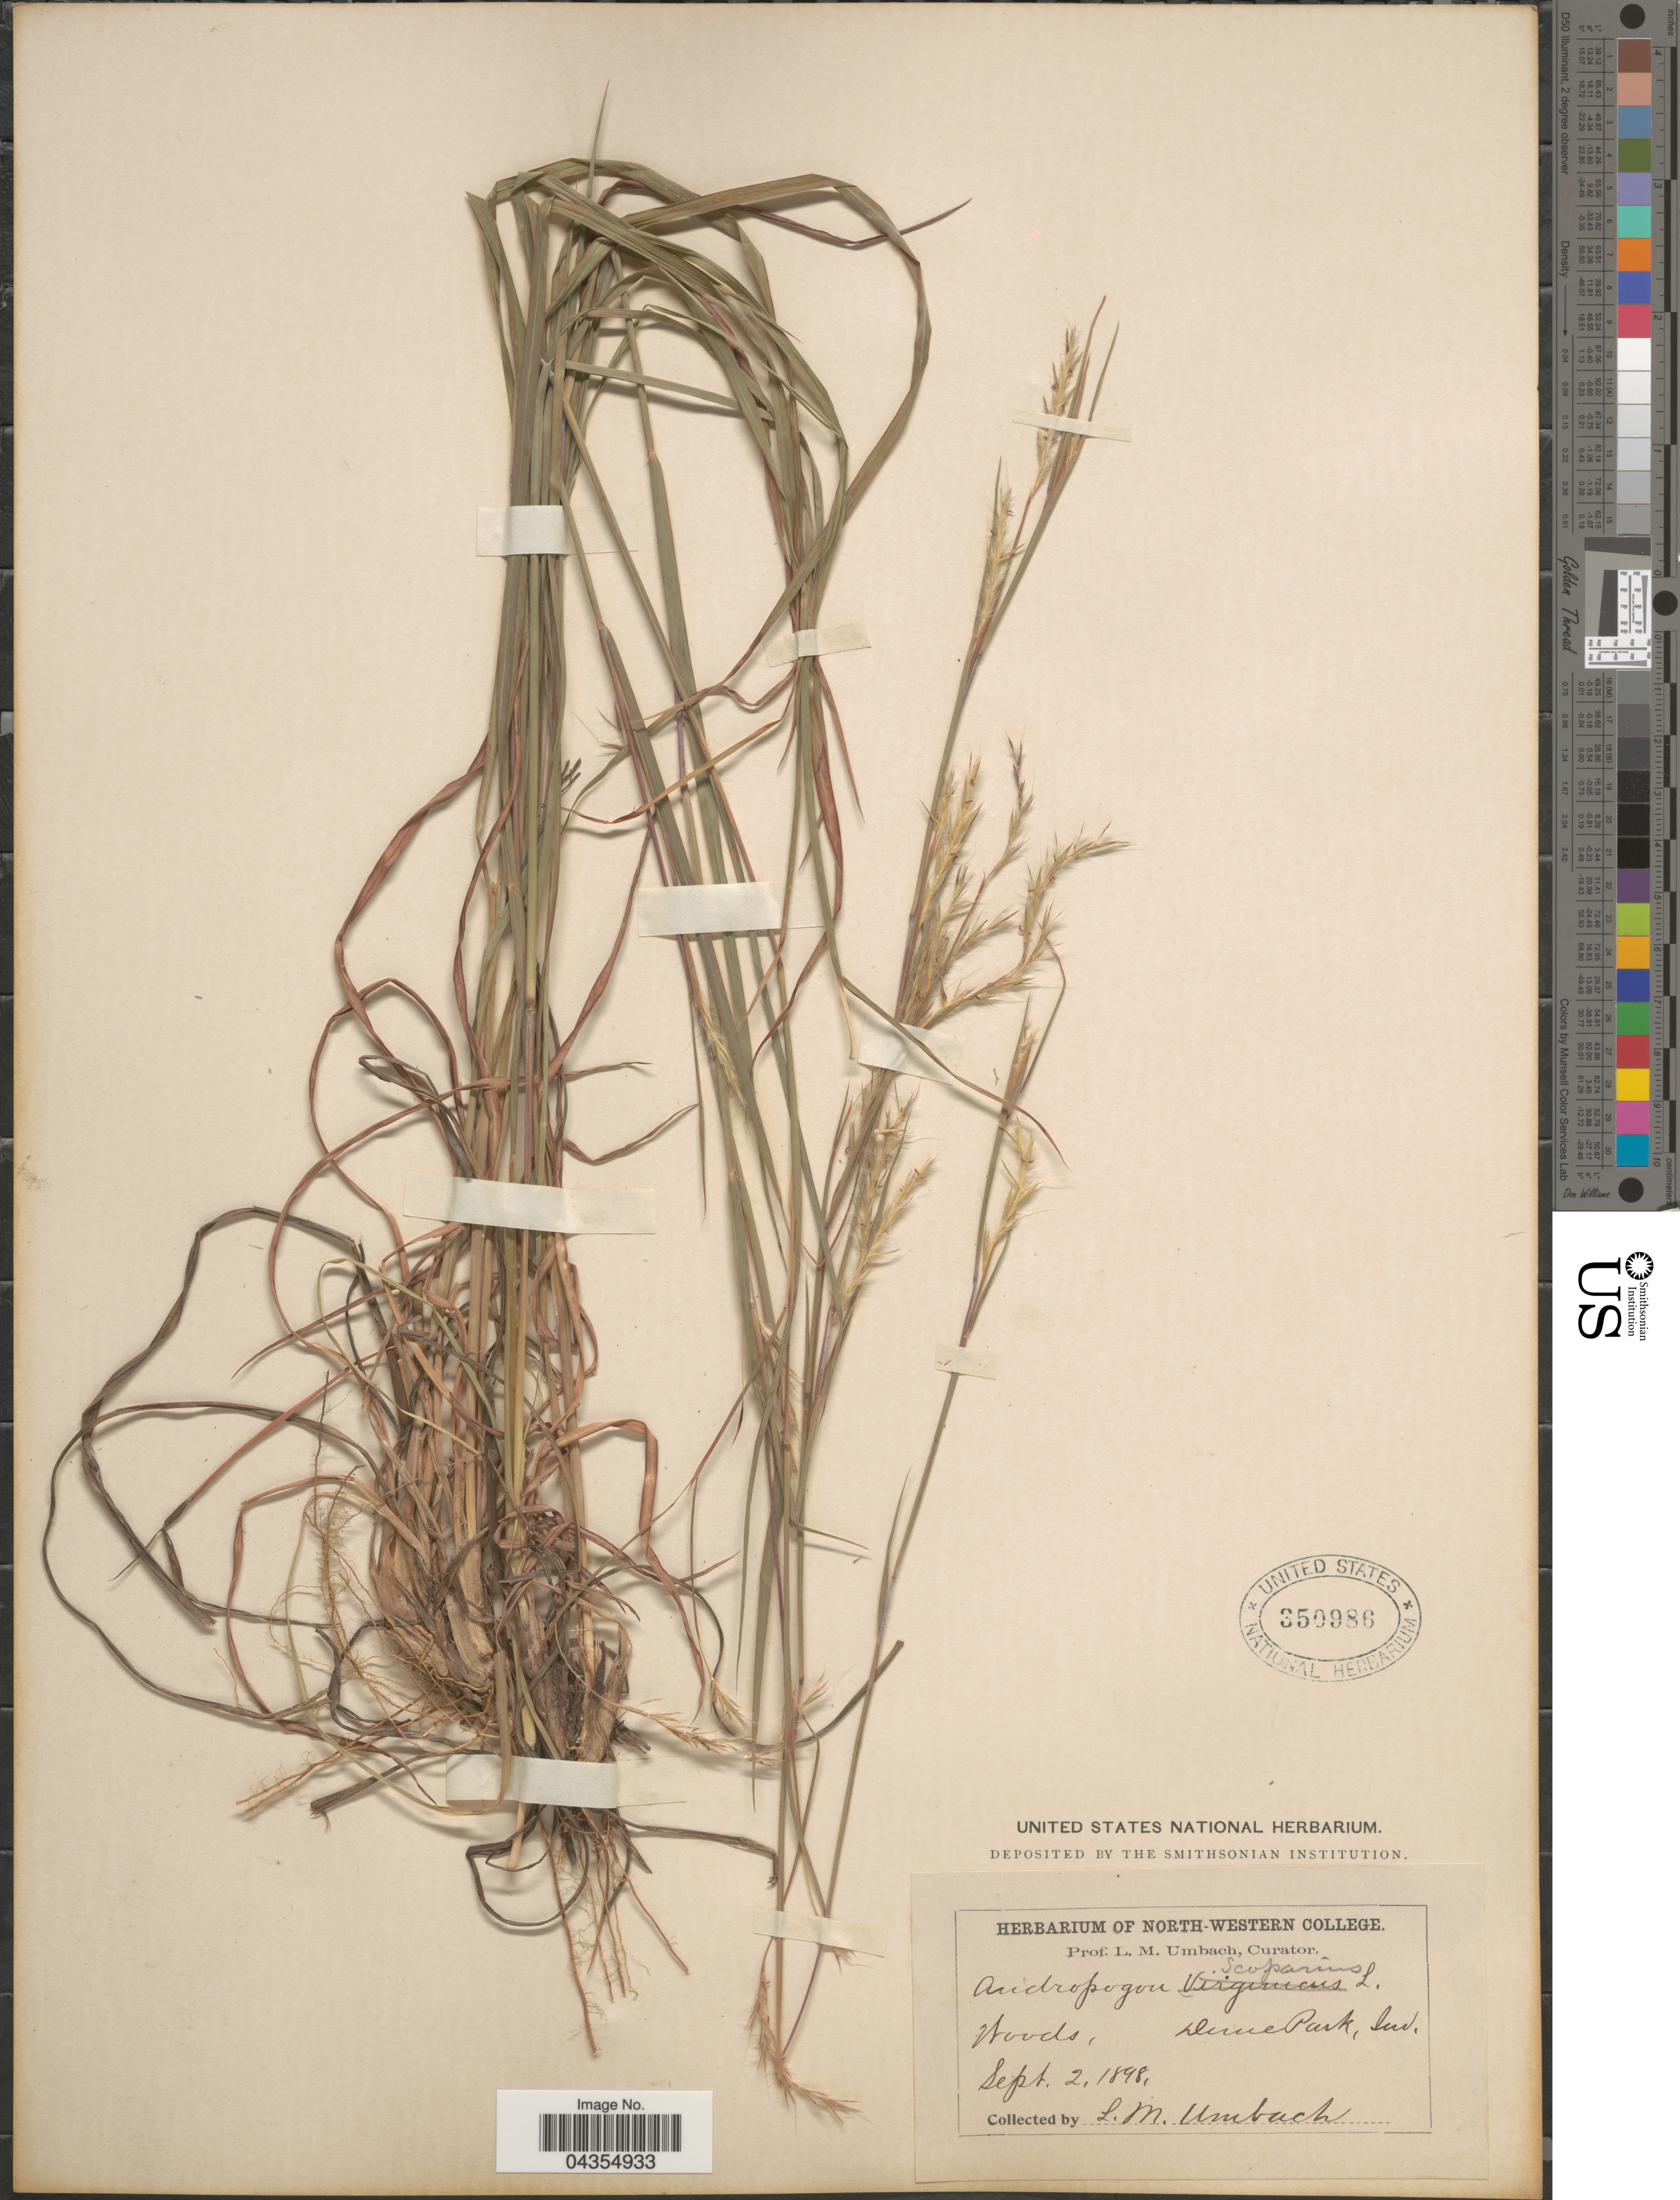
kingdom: Plantae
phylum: Tracheophyta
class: Liliopsida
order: Poales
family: Poaceae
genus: Schizachyrium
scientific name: Schizachyrium sanguineum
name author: (Retz.) Alston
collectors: L. M. Umbach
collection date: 1898-09-02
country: United States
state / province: Indiana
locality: Dune Park.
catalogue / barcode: US 350986